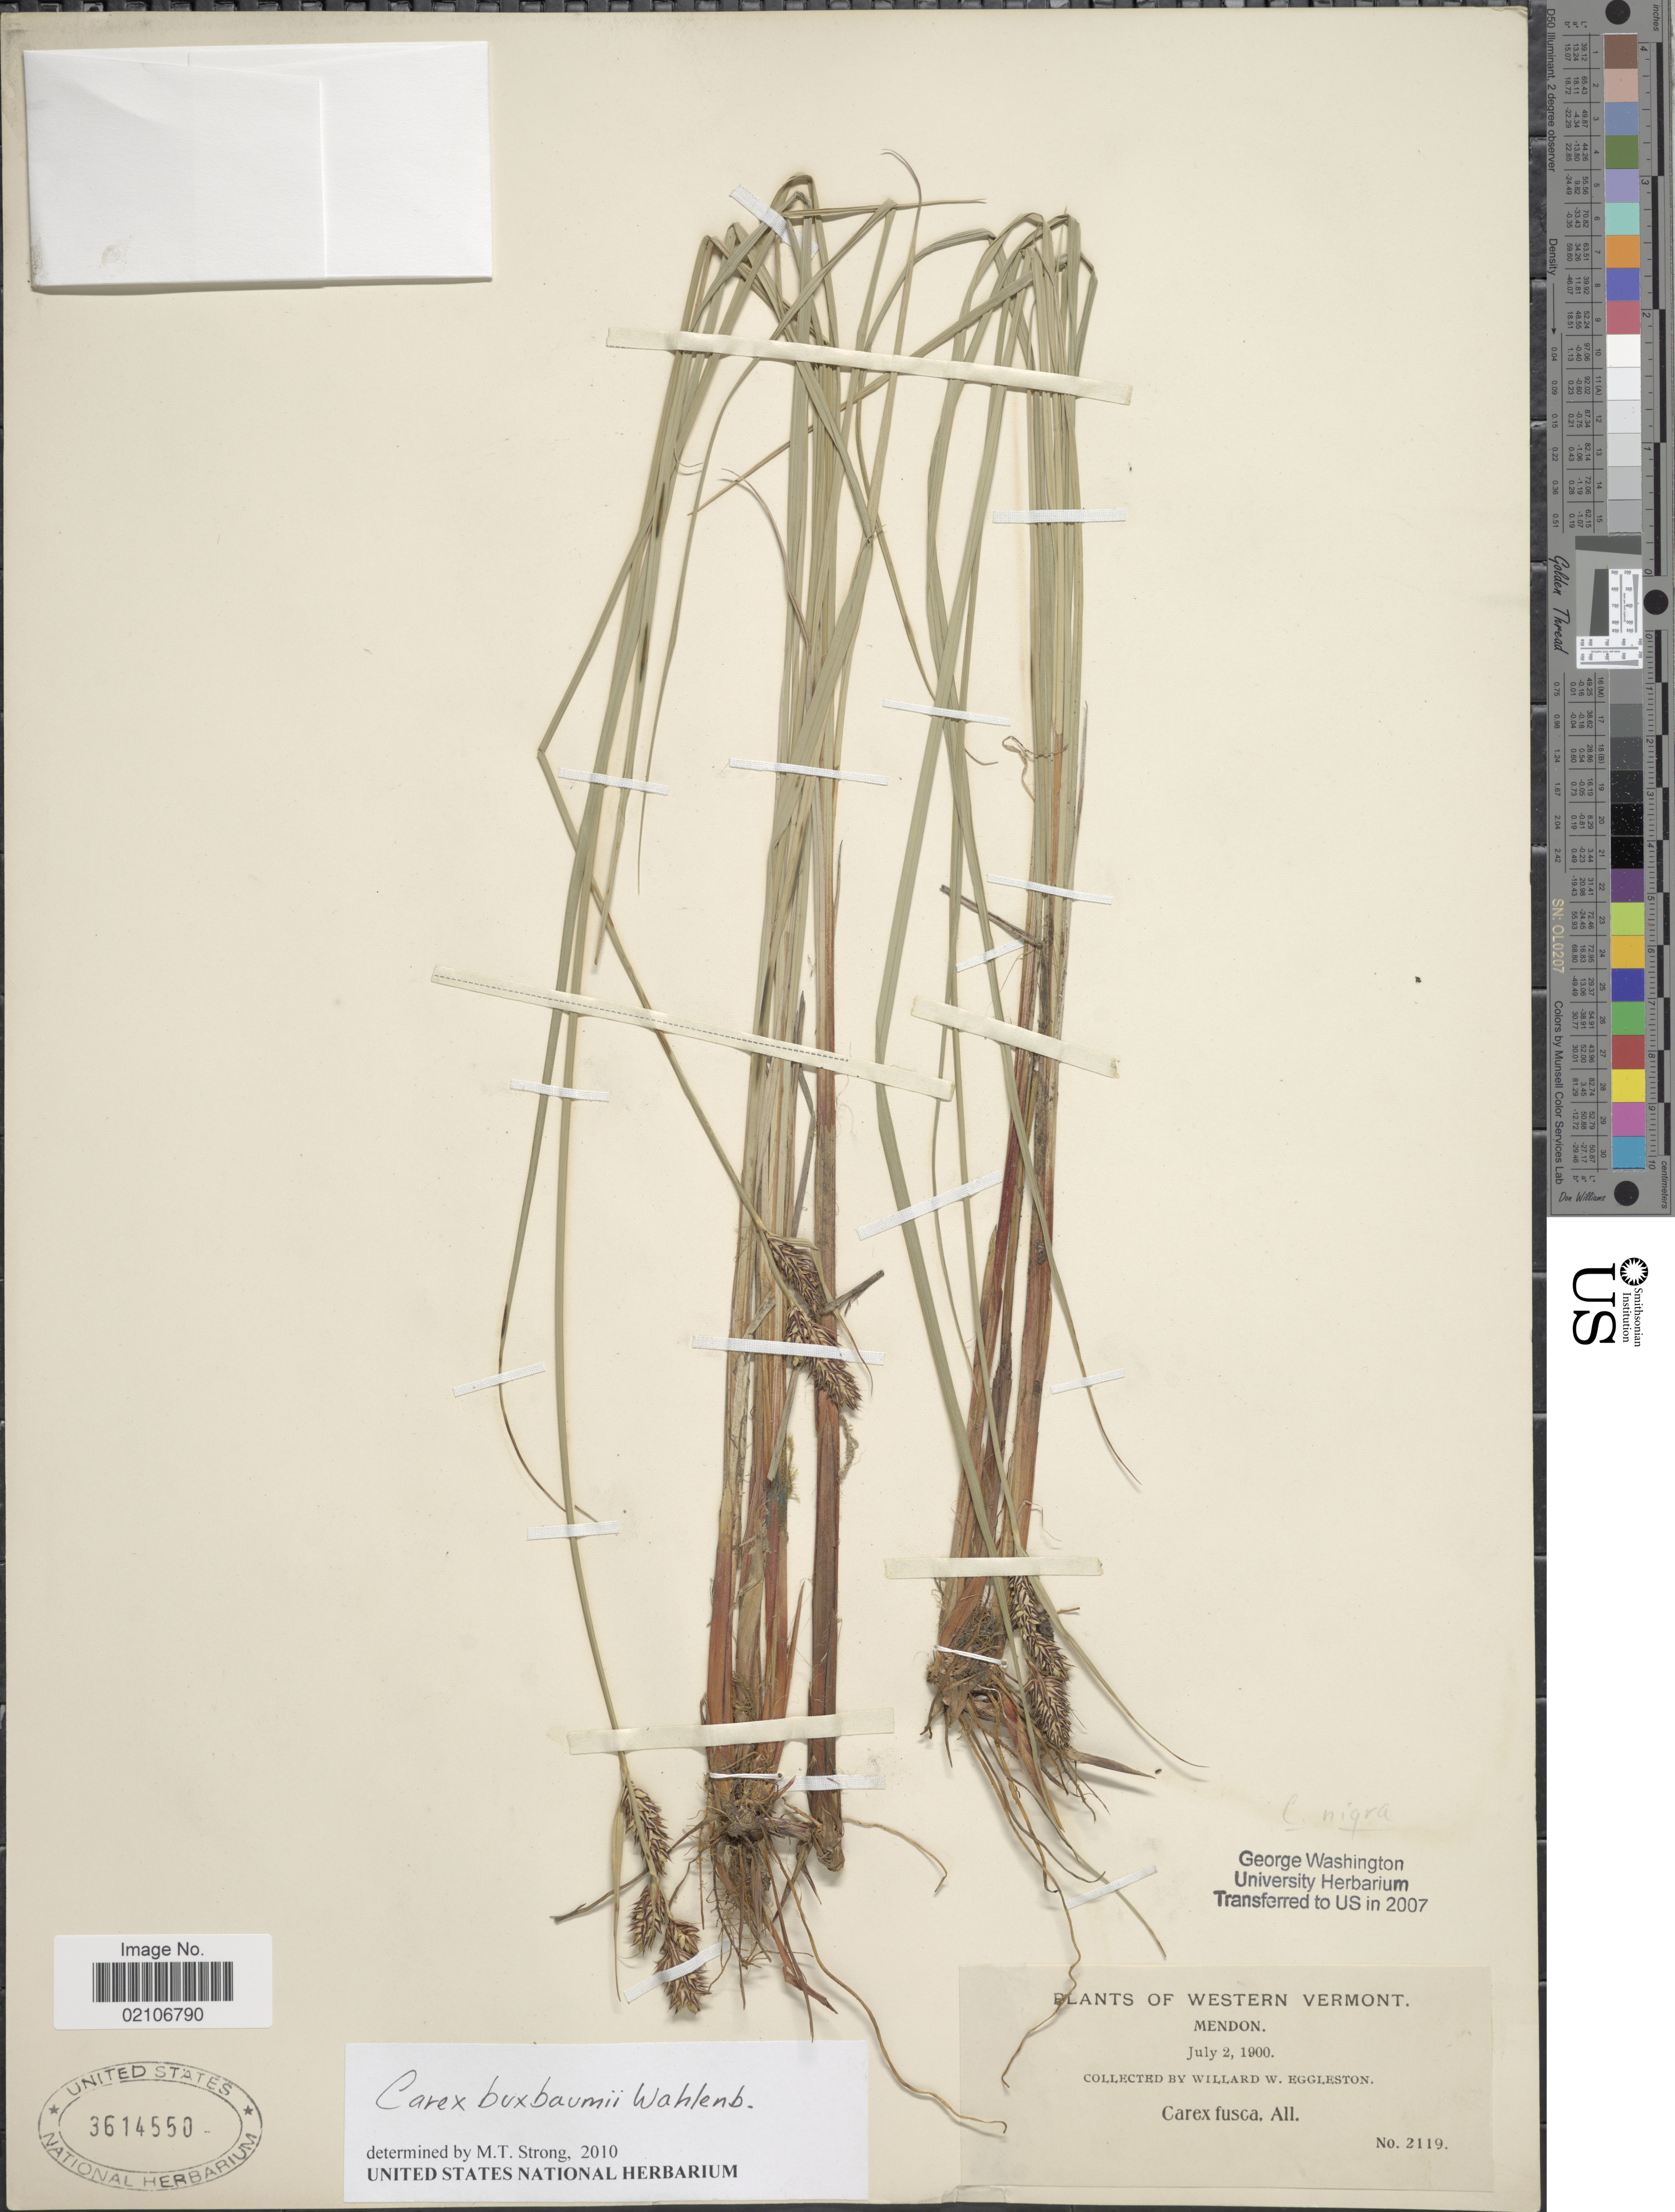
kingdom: Plantae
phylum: Tracheophyta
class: Liliopsida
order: Poales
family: Cyperaceae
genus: Carex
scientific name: Carex buxbaumii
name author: Wahlenb.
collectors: W. W. Eggleston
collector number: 2119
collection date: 1900-07-02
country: United States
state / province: Vermont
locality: Western Vermont, Mendon.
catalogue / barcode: US 3614550